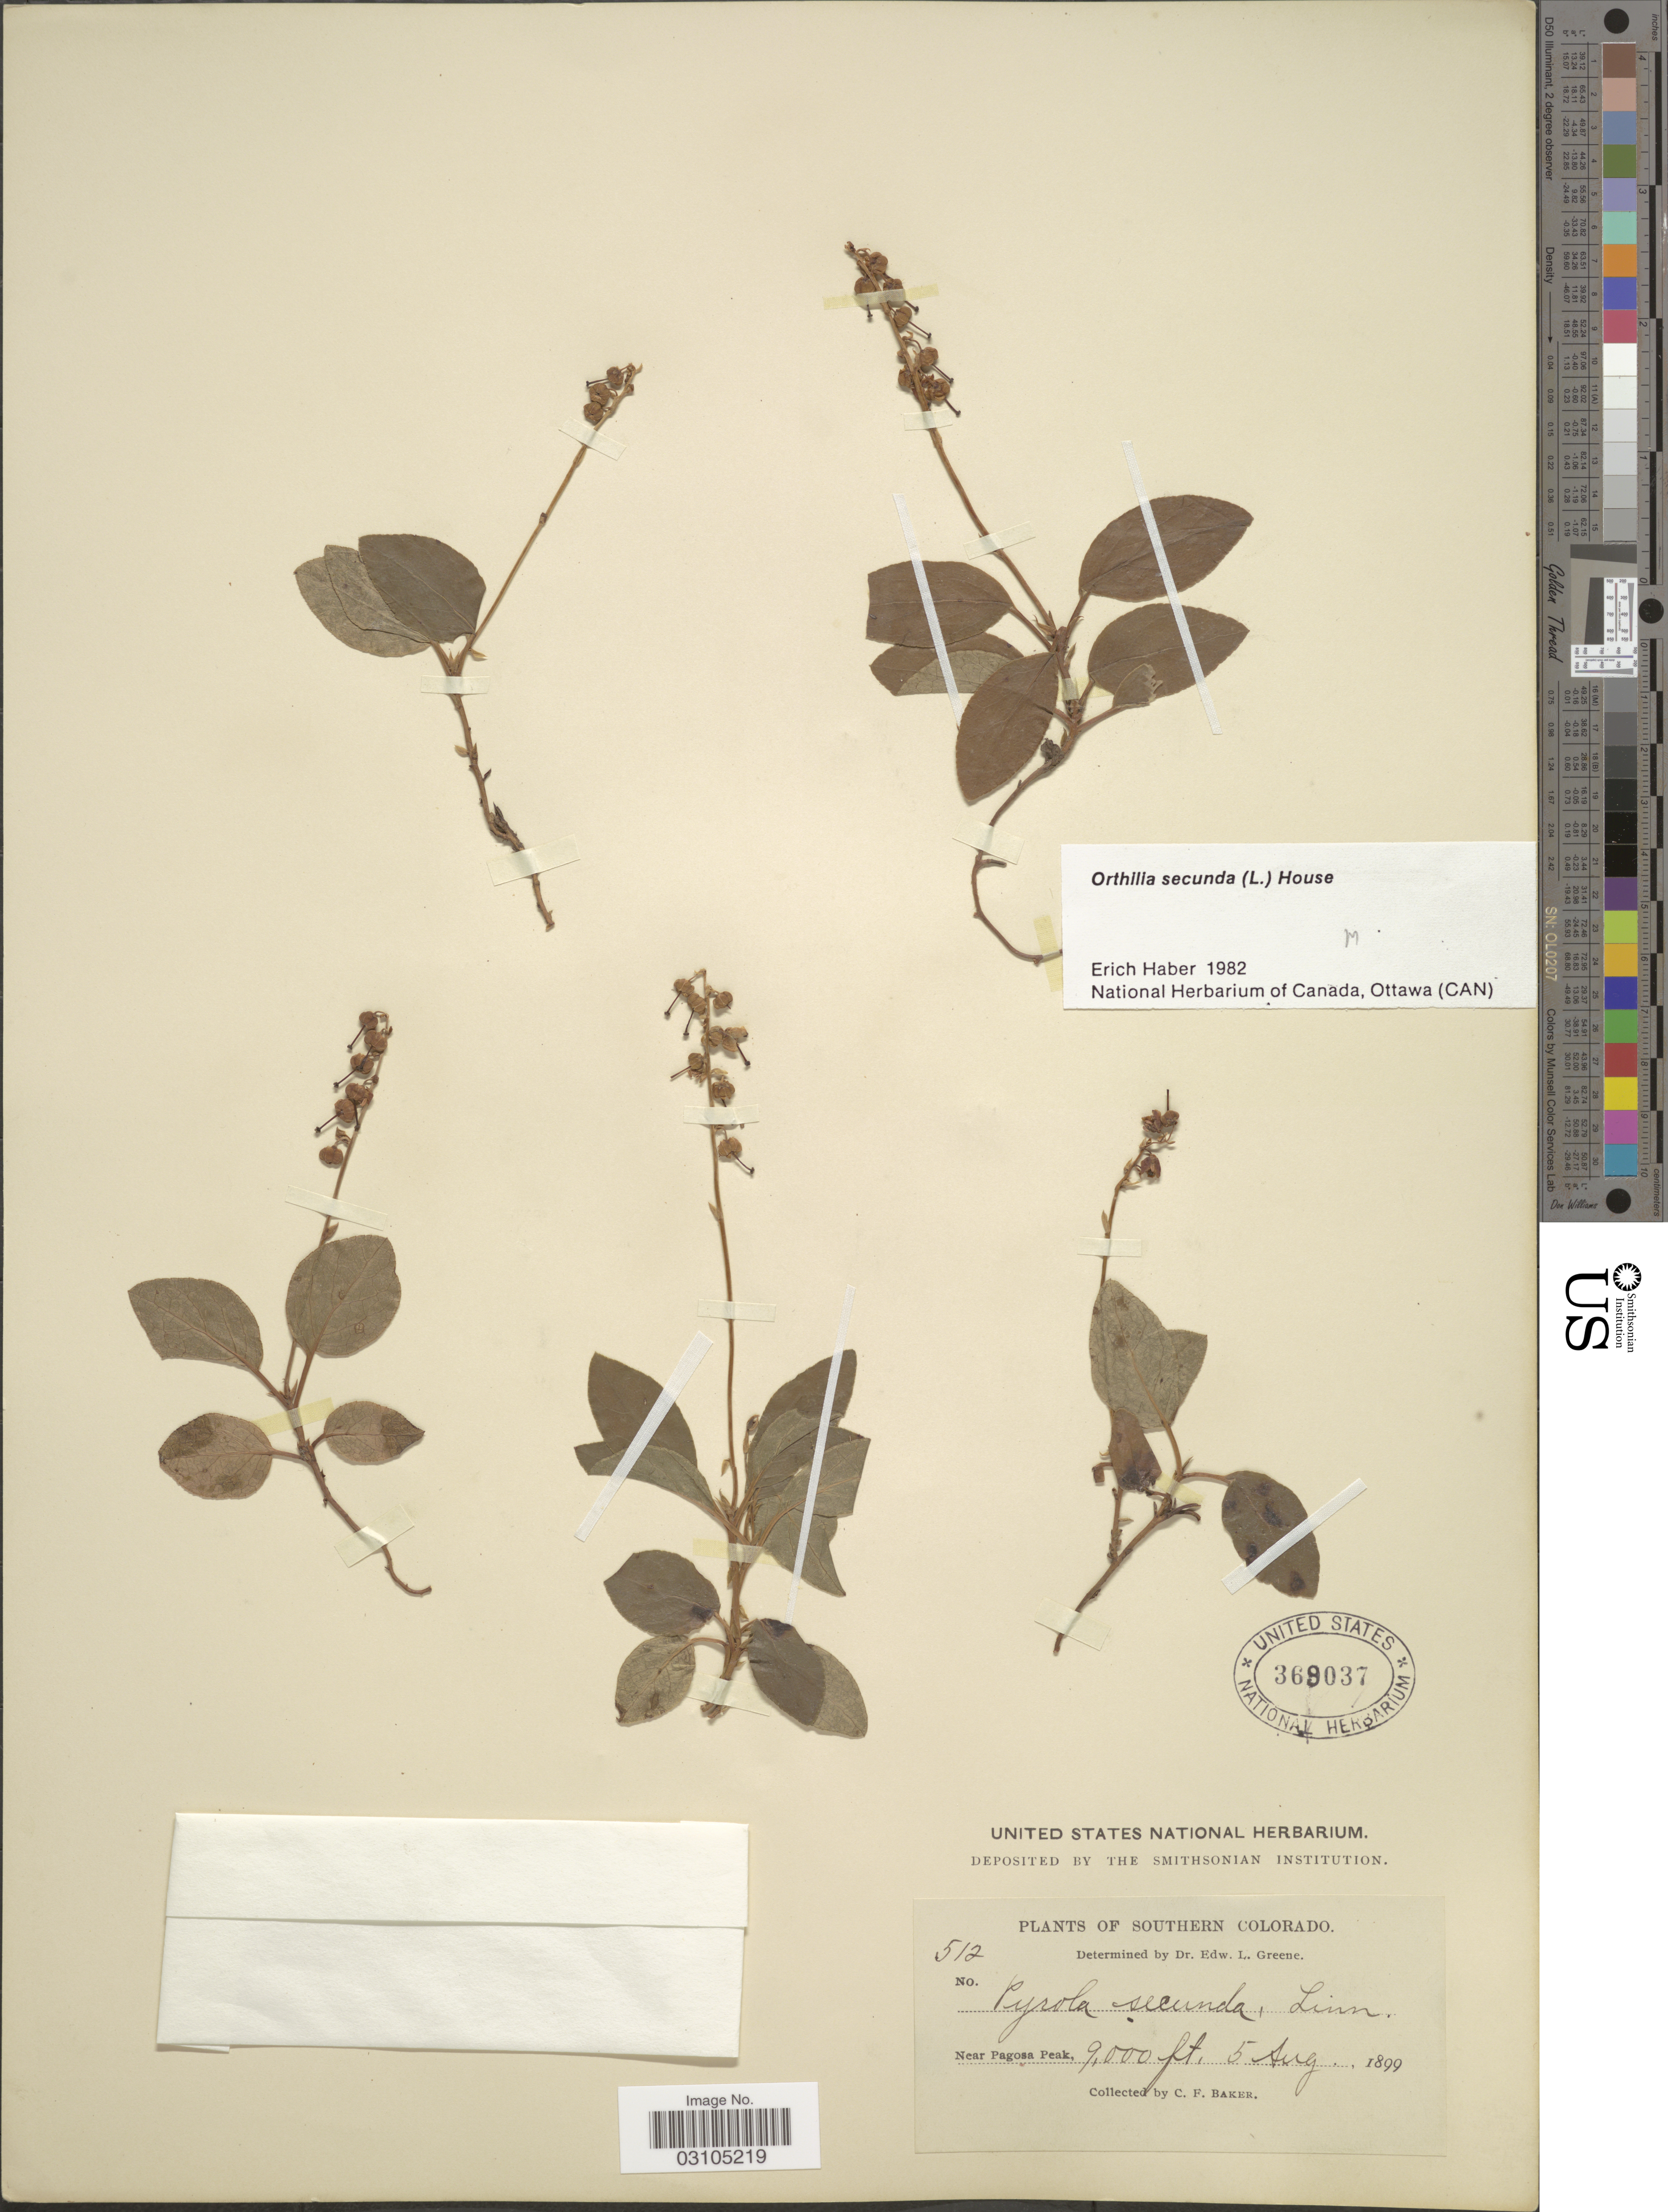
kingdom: Plantae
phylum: Tracheophyta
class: Magnoliopsida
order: Ericales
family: Ericaceae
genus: Orthilia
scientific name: Orthilia secunda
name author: (L.) House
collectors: C. F. Baker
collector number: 512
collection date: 1899-08-05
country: United States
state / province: Colorado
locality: Southern Colorado. Near Pagosa Peak.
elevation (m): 2743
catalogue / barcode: US 369037